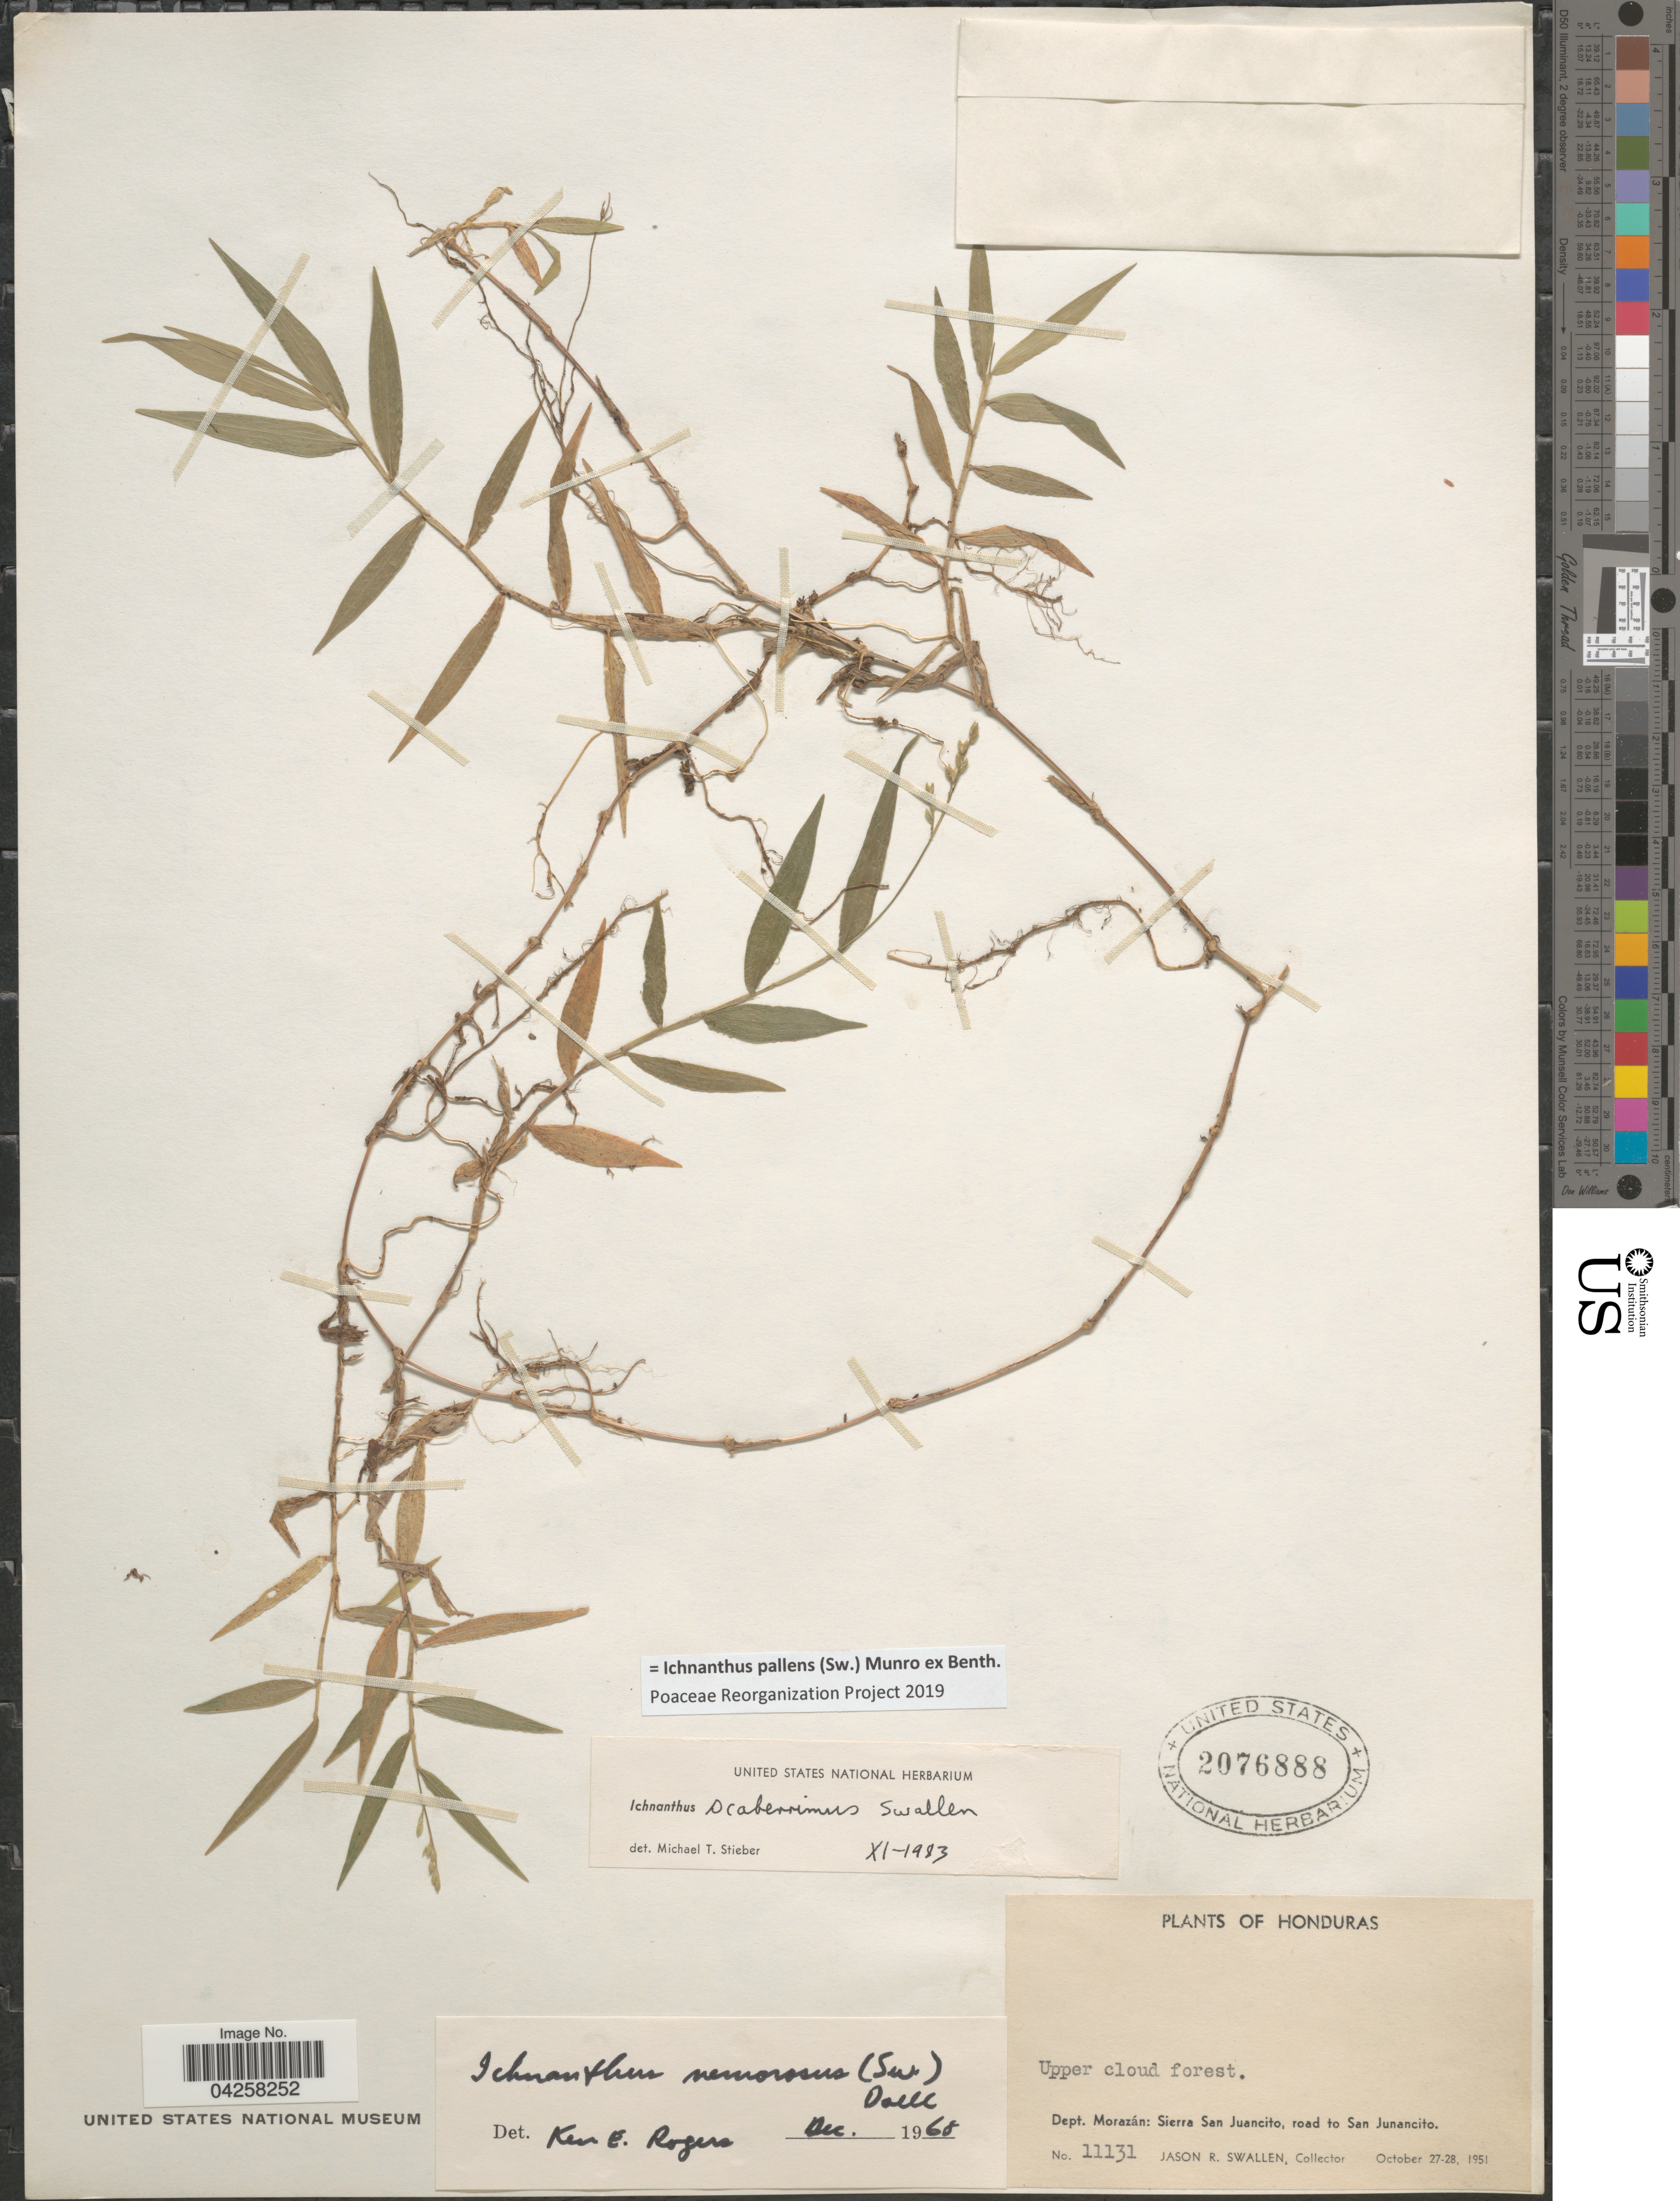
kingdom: Plantae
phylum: Tracheophyta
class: Liliopsida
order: Poales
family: Poaceae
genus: Ichnanthus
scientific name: Ichnanthus pallens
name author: (Sw.) Munro ex Benth.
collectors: J. R. Swallen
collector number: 11131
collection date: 1951-10-27/1951-10-28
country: Honduras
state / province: Fco. Morazán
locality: Dept. Morazán: Sierra San Juancito, road to San Junancito.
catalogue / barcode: US 2076888